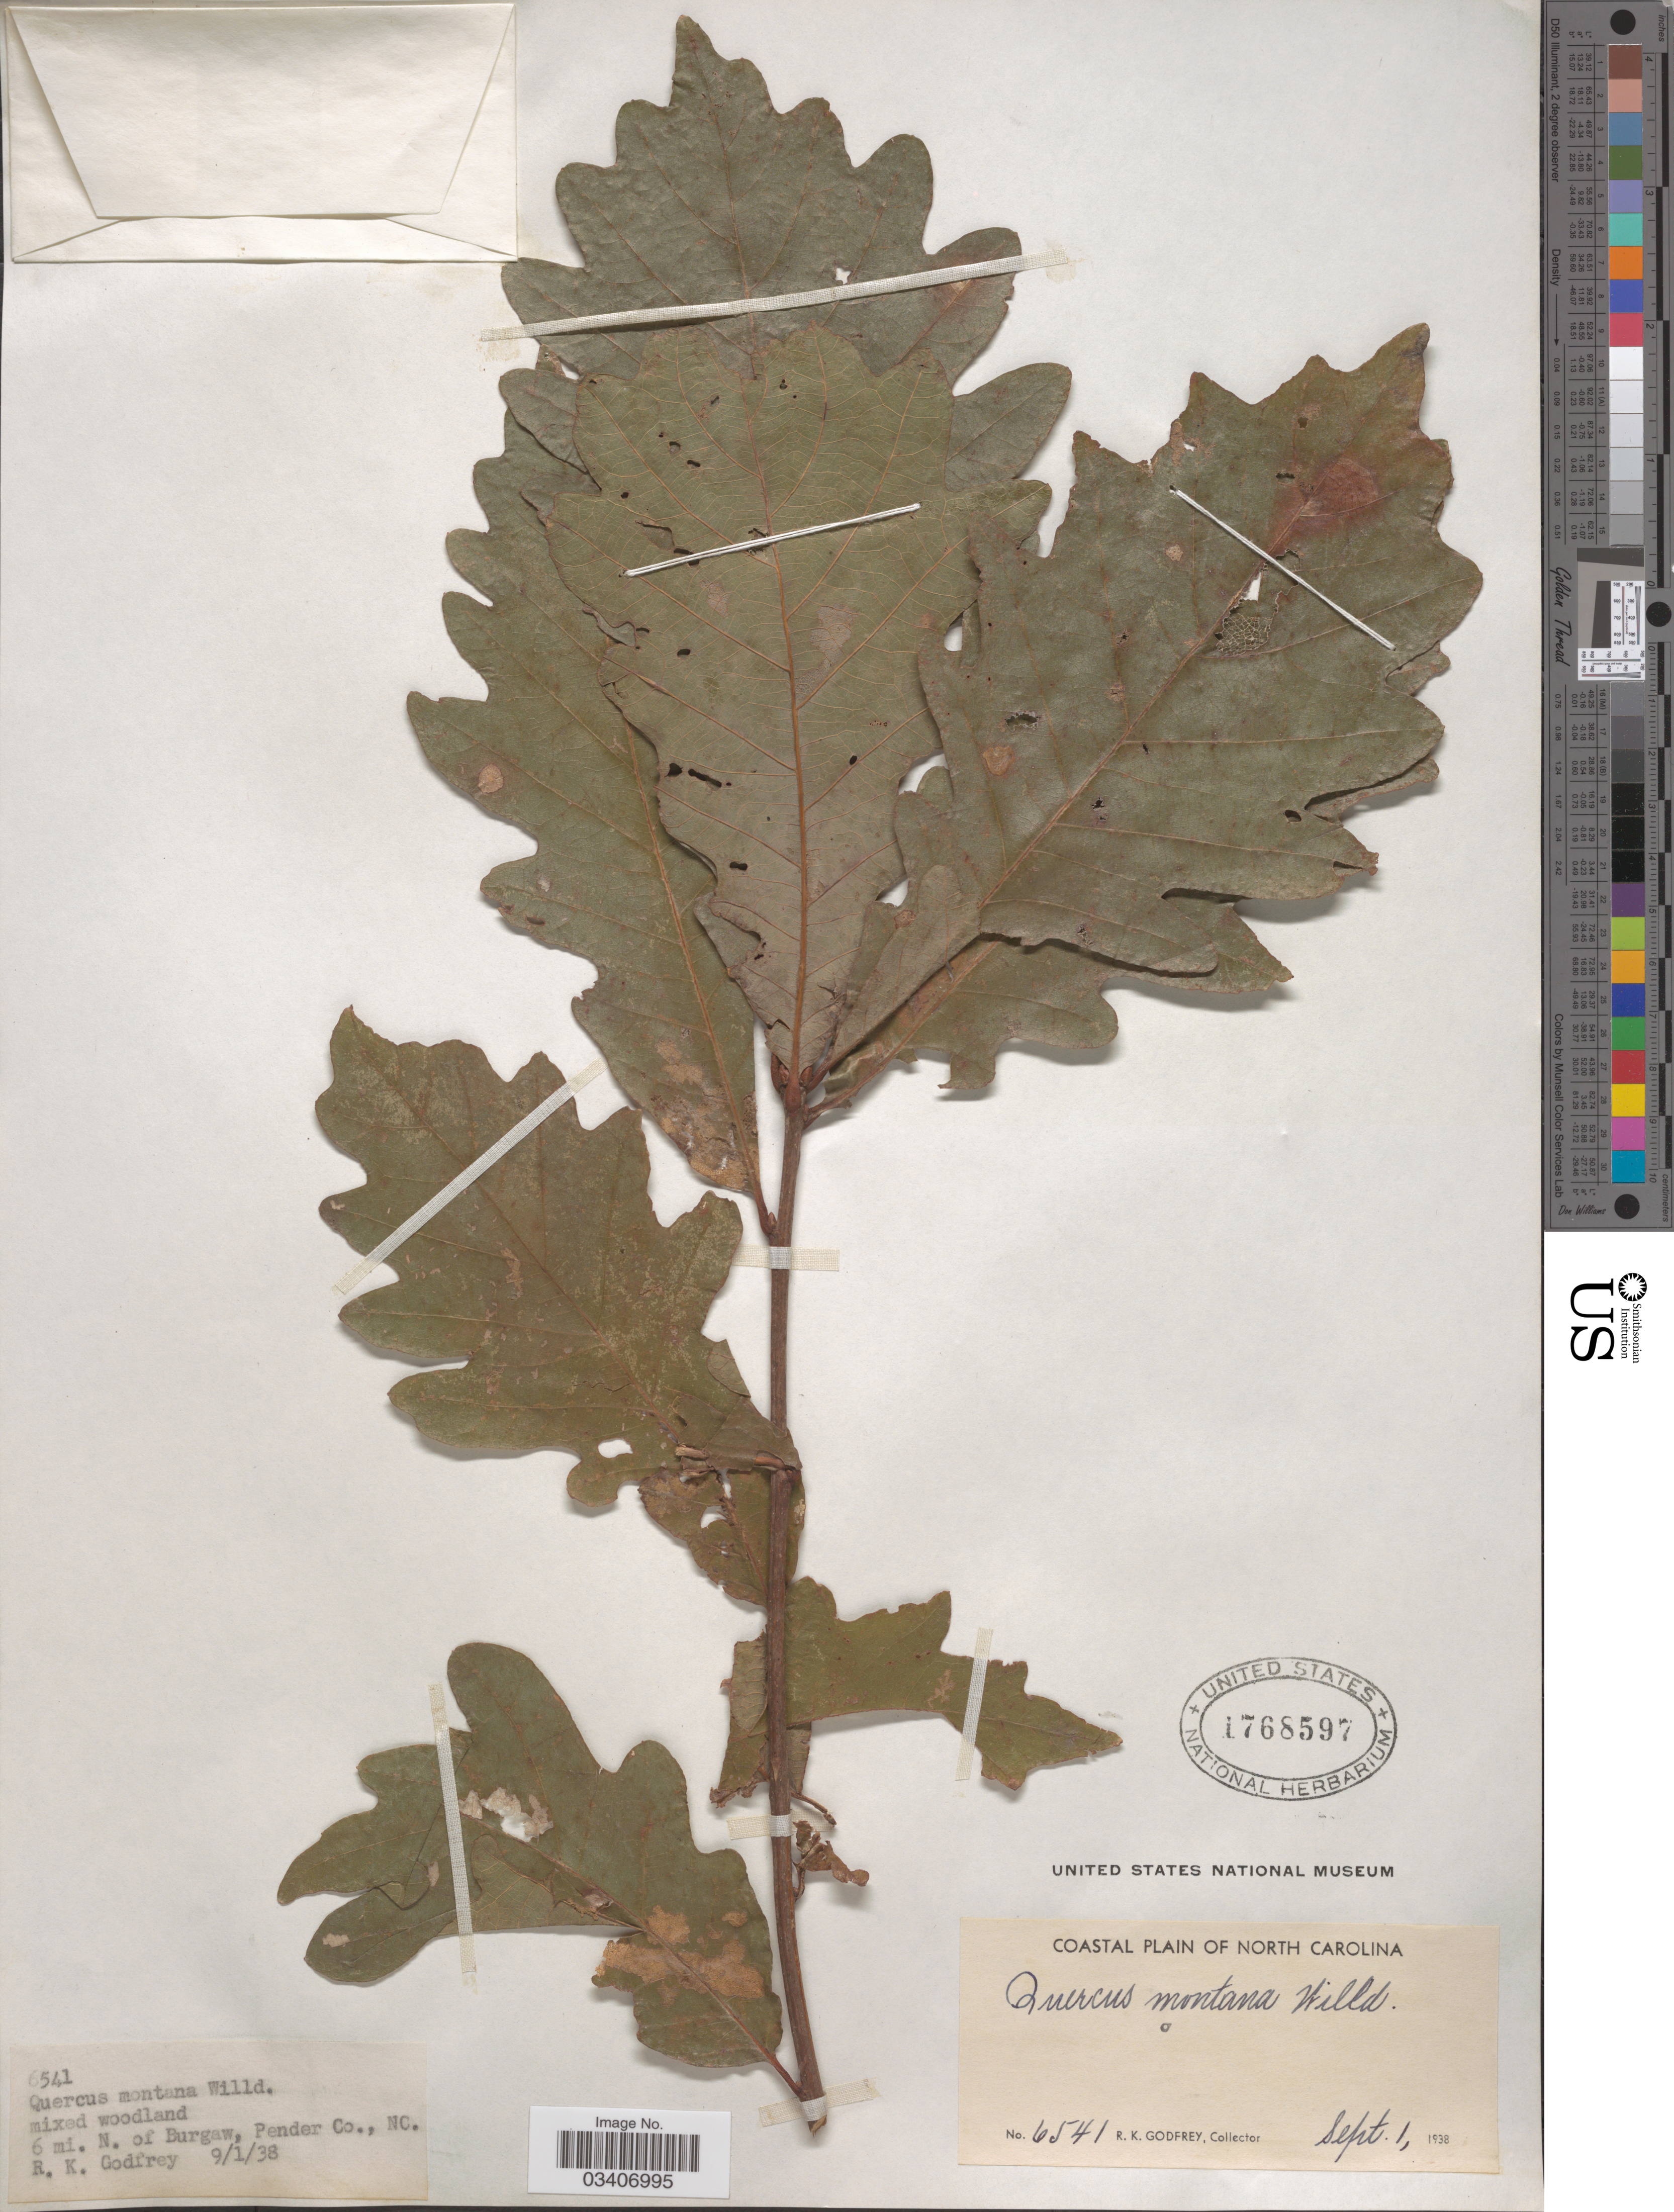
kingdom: Plantae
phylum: Tracheophyta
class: Magnoliopsida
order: Fagales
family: Fagaceae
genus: Quercus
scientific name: Quercus montana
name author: Willd.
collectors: R. K. Godfrey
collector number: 6541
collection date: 1938-09-01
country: United States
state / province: North Carolina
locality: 6 mi. N. of Burgaw, Pender Co.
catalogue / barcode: US 1768597